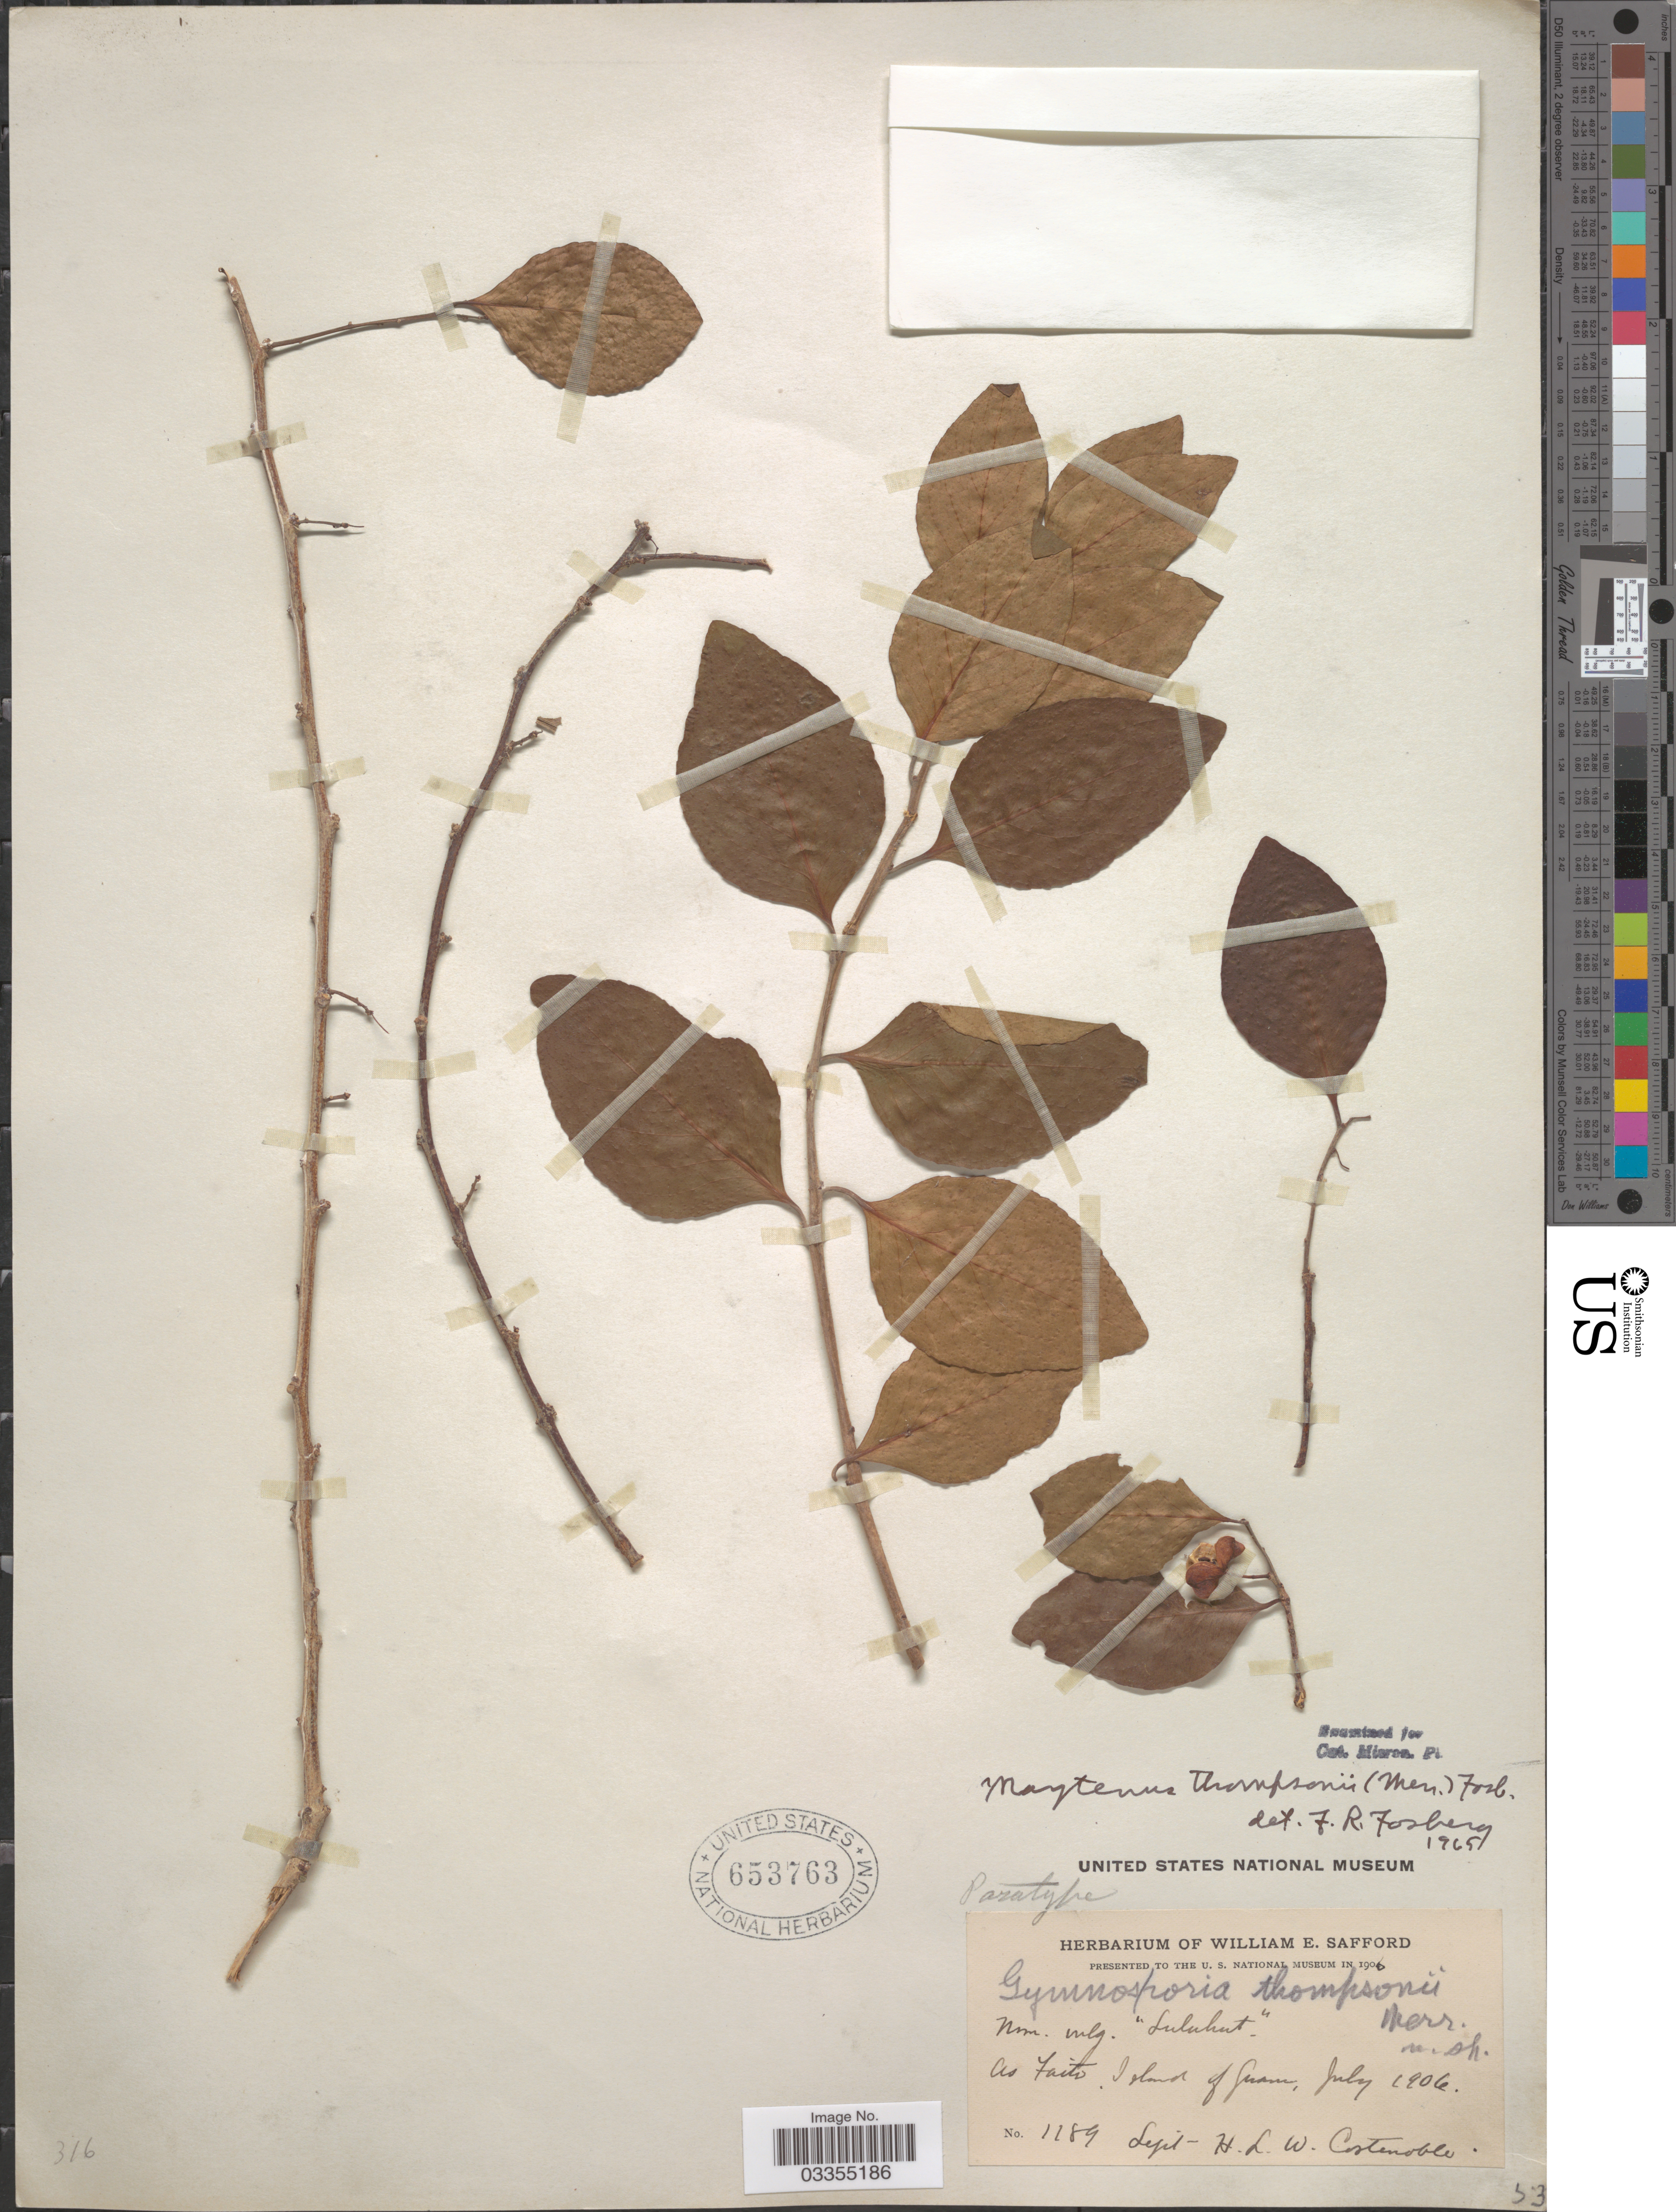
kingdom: Plantae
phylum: Tracheophyta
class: Magnoliopsida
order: Celastrales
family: Celastraceae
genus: Gymnosporia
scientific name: Gymnosporia thompsonii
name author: Merr.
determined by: Wagner, W. L., (BOT), Smithsonian Institution - National Museum of Natural History (UNITED STATES)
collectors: H. Costenoble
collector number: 1189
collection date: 1906-07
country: Guam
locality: As Faito [interpreted]. Island of Guam.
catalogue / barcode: US 653763